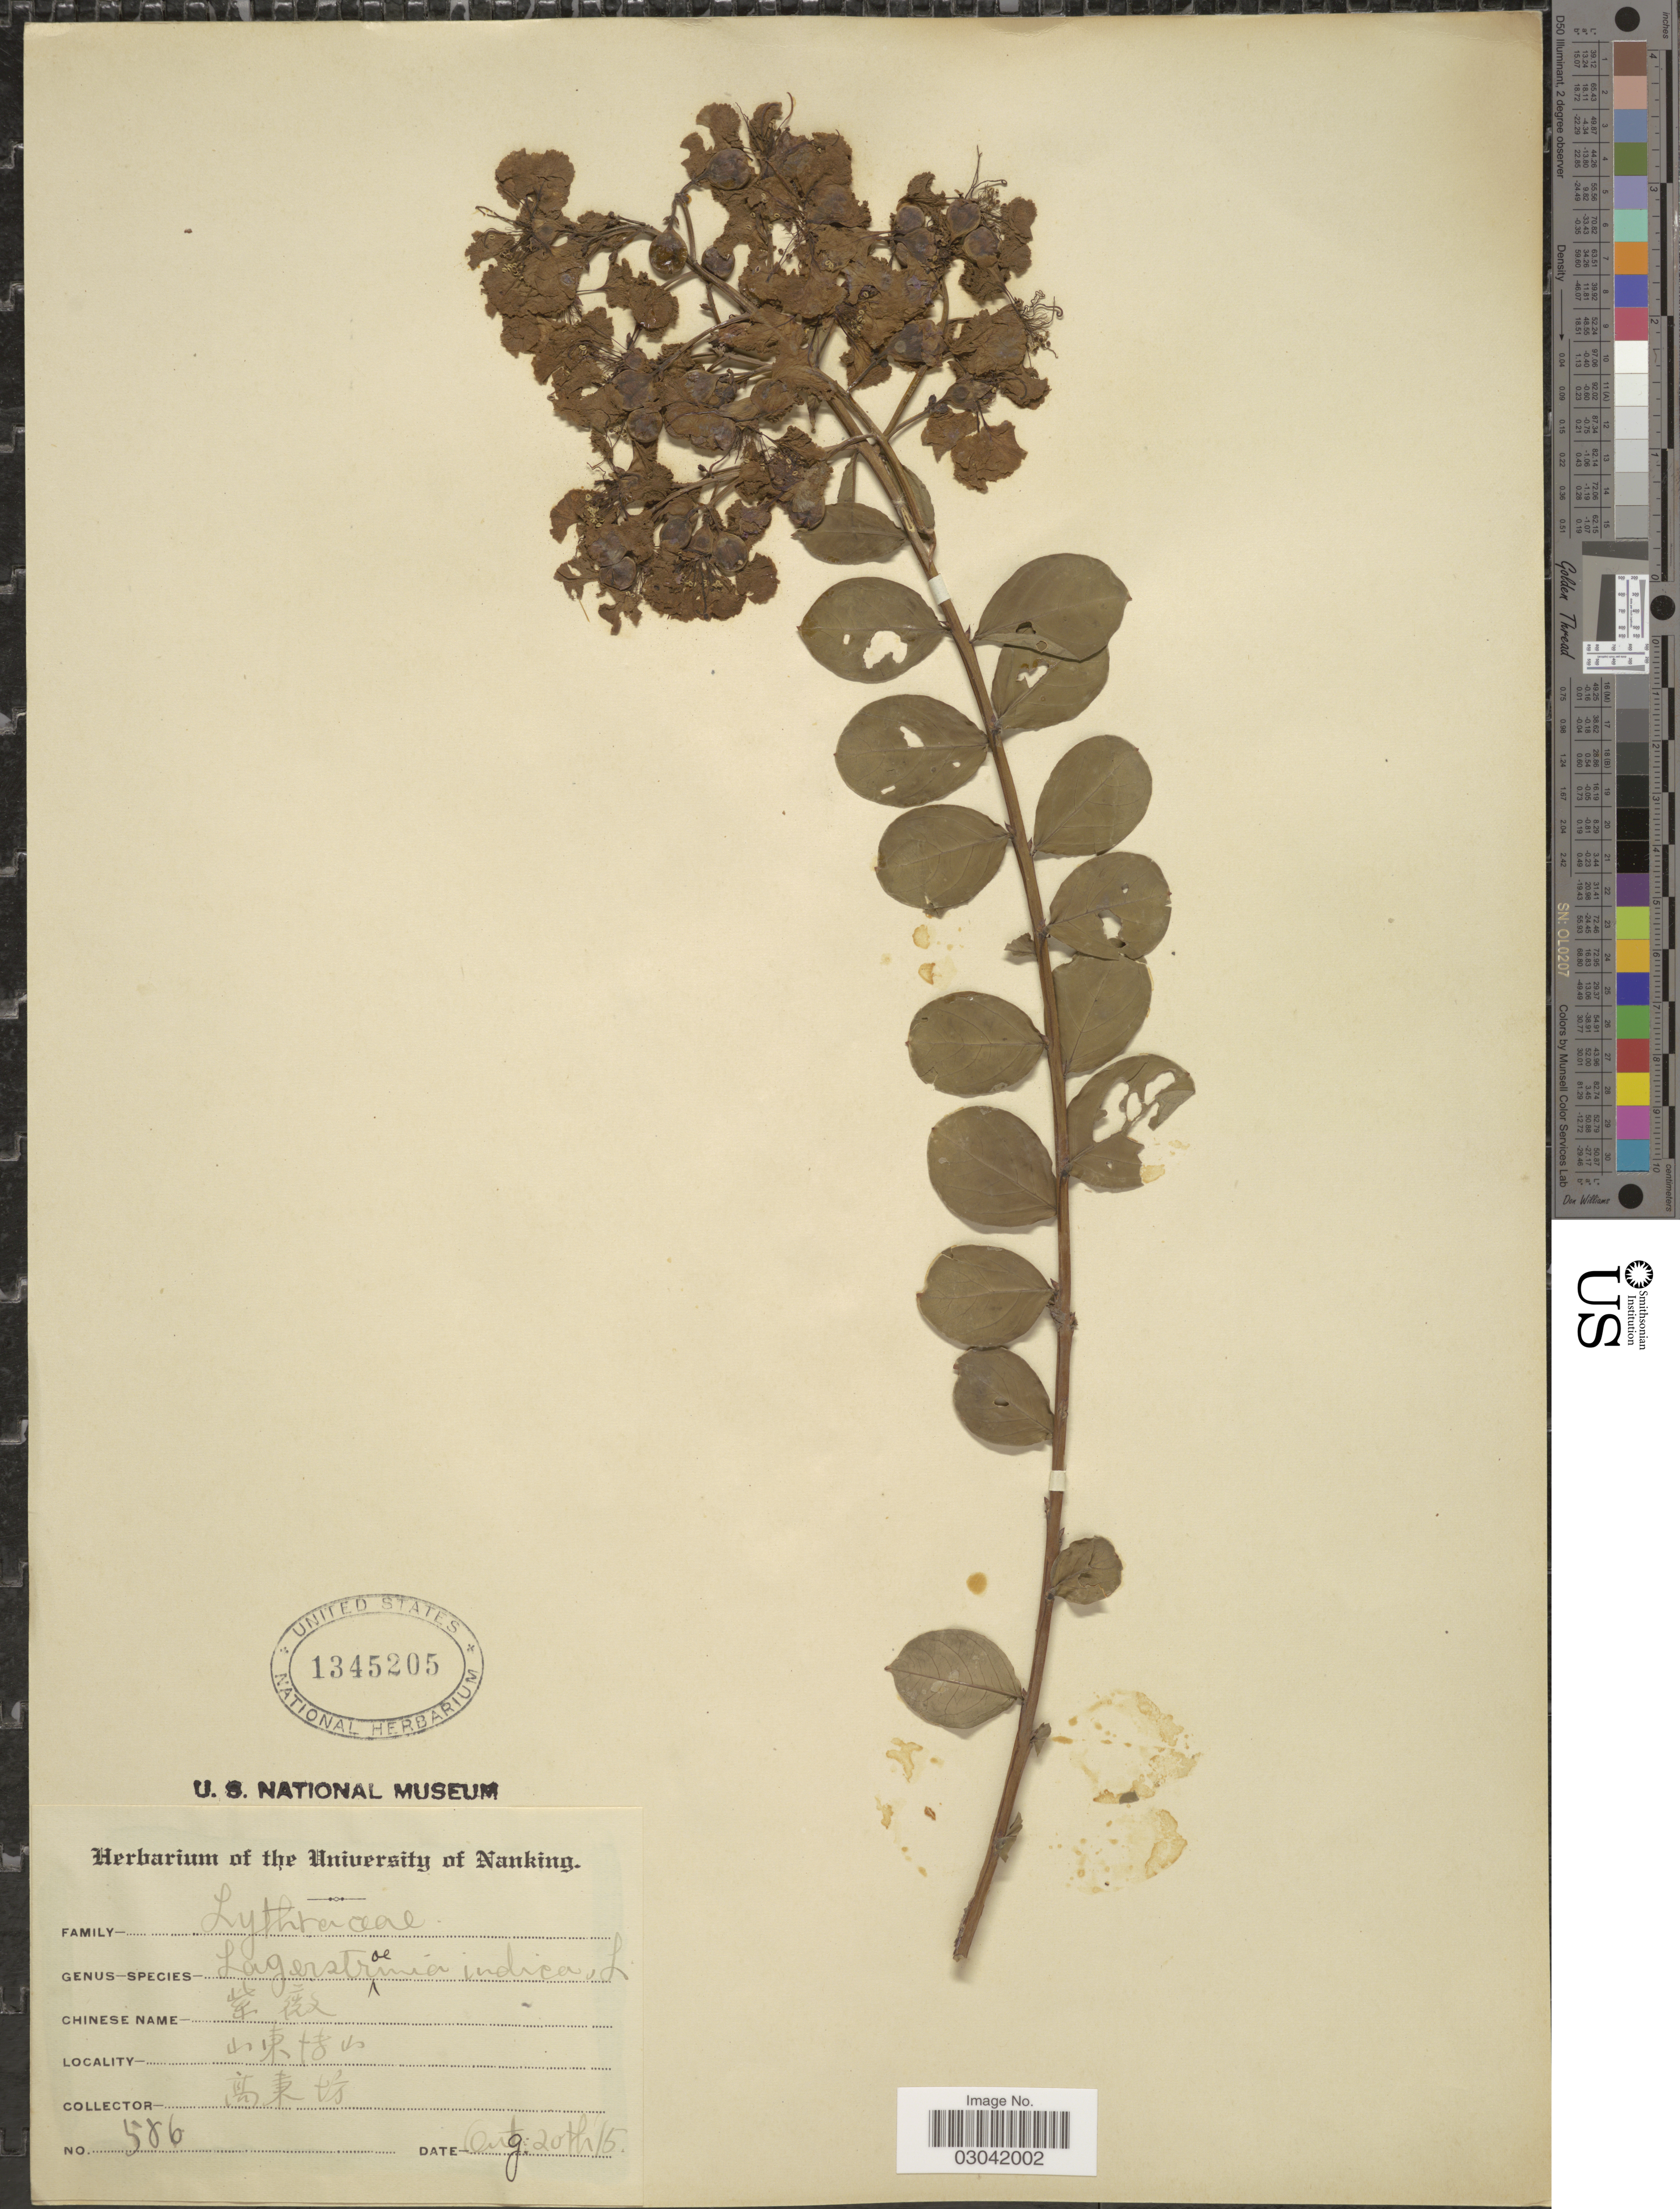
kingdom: Plantae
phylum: Tracheophyta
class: Magnoliopsida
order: Myrtales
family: Lythraceae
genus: Lagerstroemia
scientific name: Lagerstroemia indica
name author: L.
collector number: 586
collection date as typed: Transcribed d/m/y: 20/8/15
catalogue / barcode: US 1345205